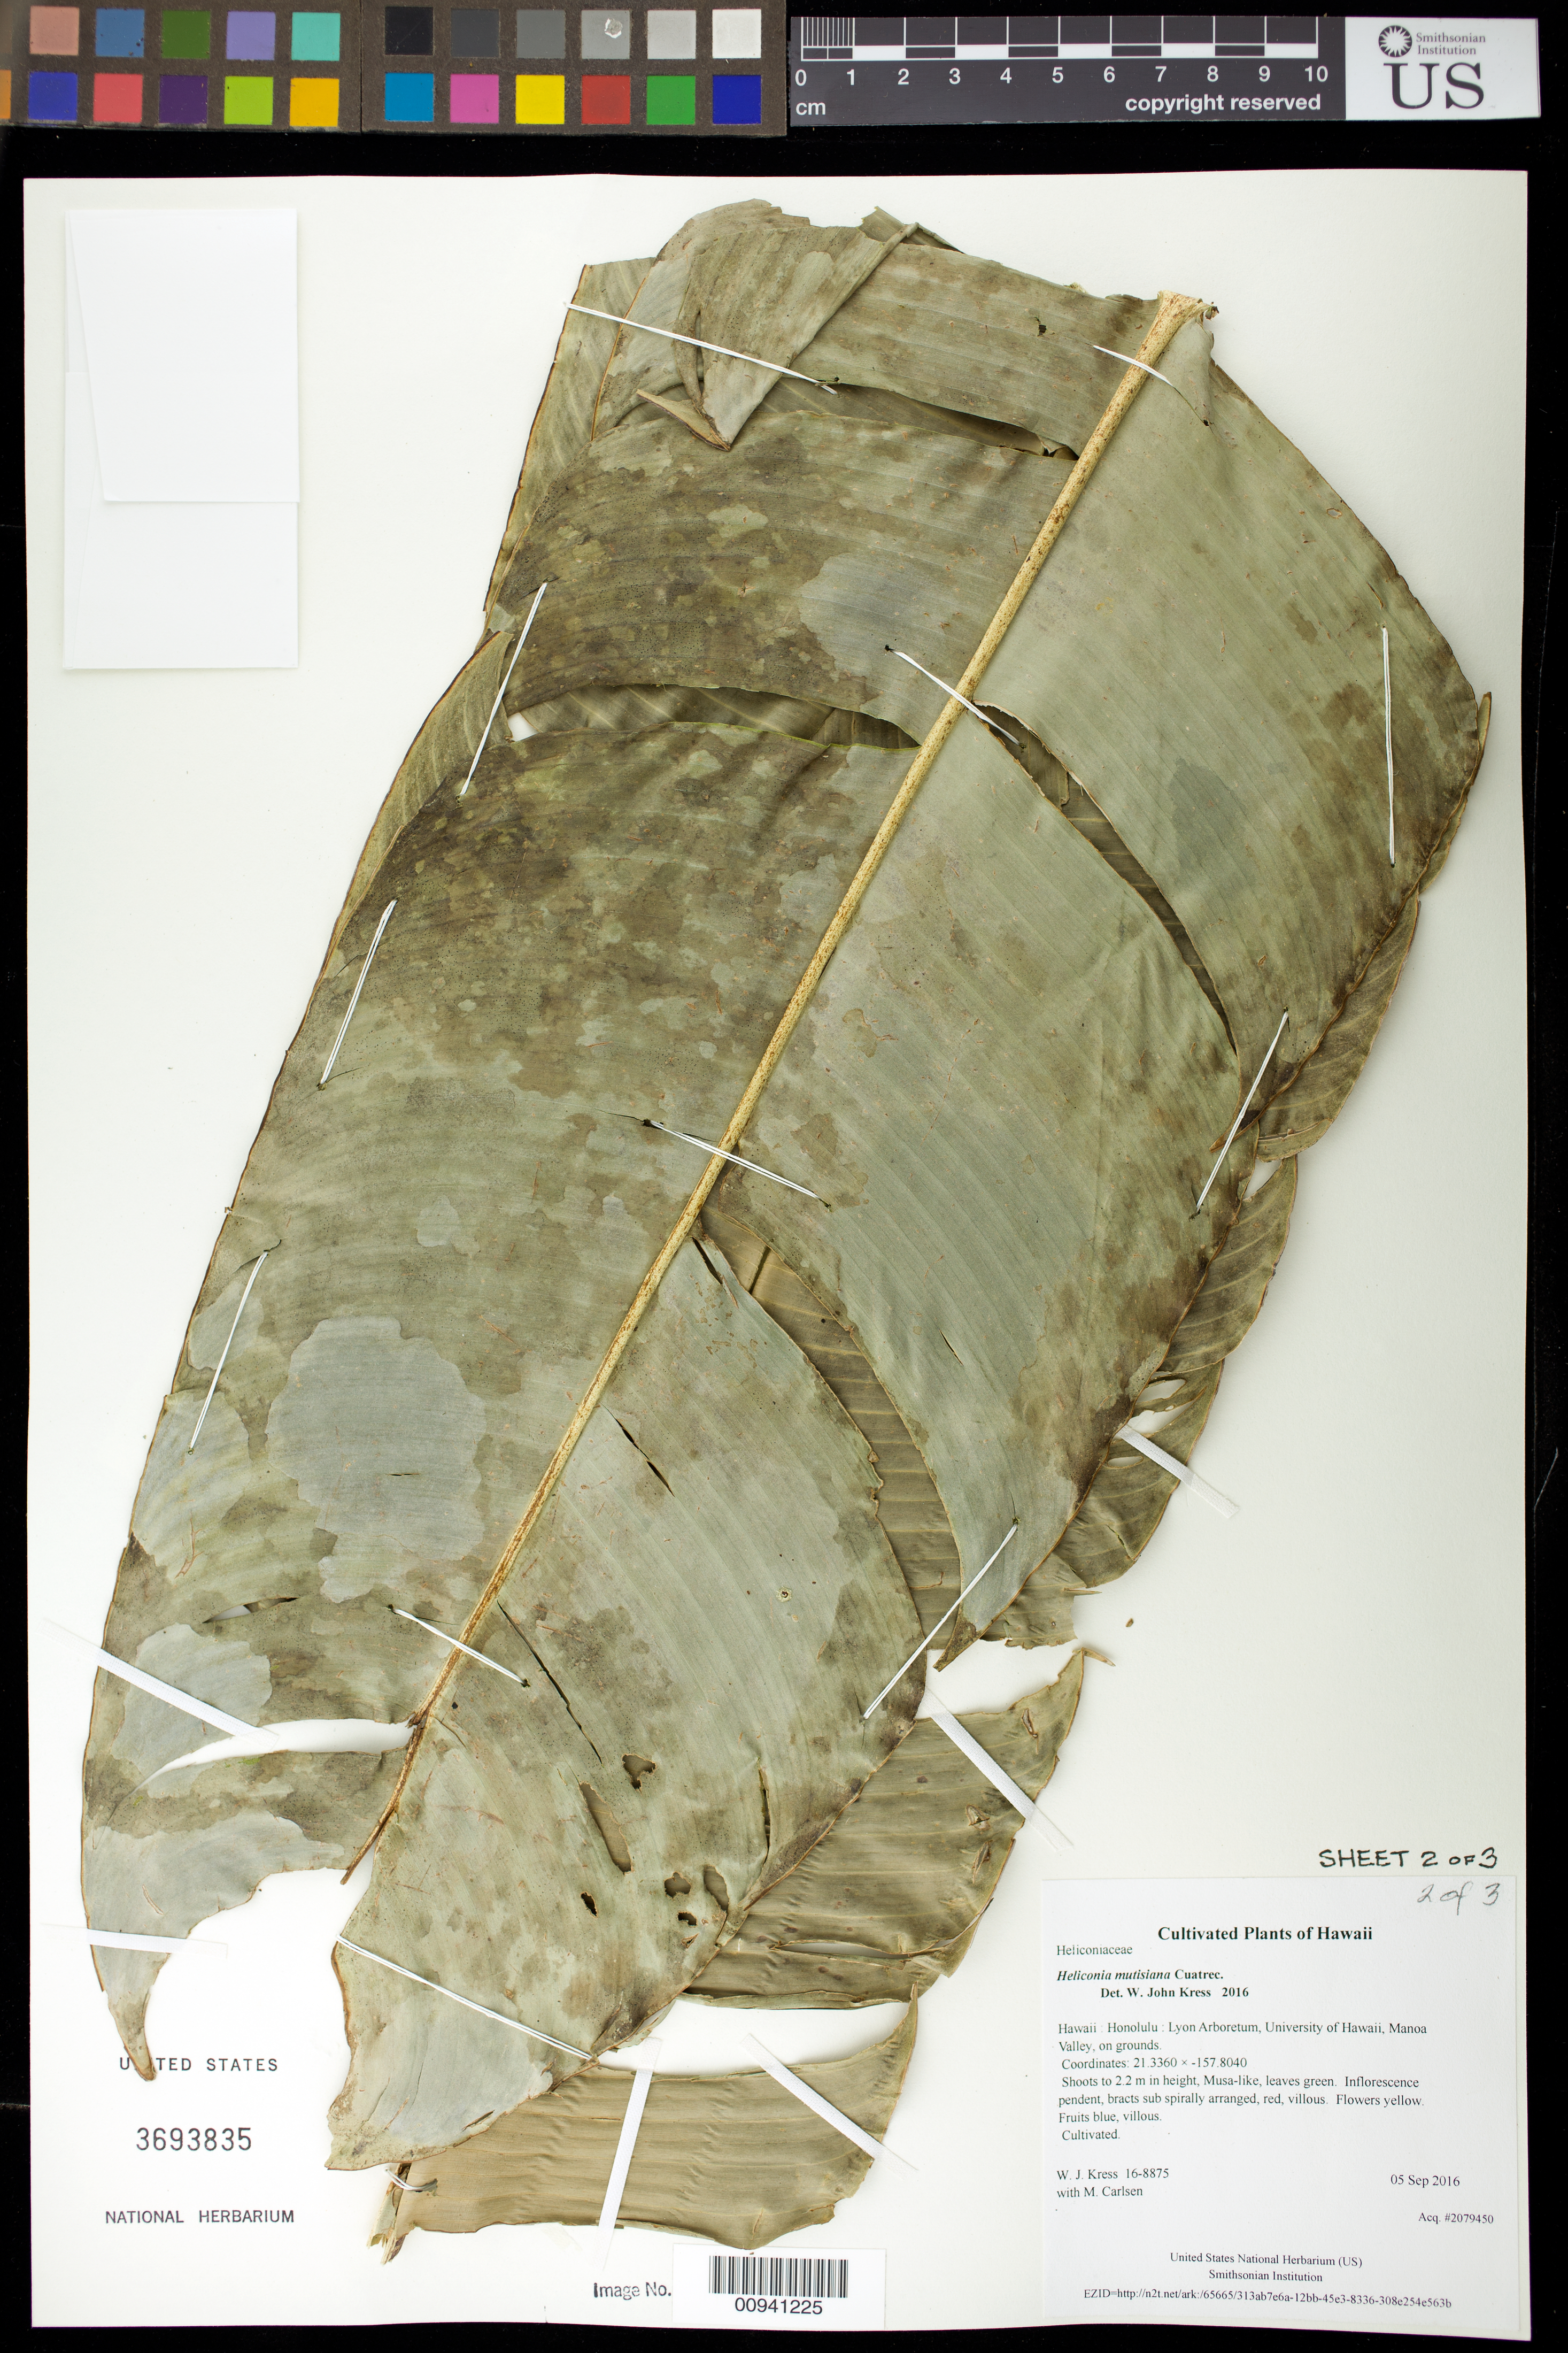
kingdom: Plantae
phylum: Tracheophyta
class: Liliopsida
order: Zingiberales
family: Heliconiaceae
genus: Heliconia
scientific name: Heliconia mutisiana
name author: Cuatrec.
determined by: Kress, W. J., (US), Smithsonian Institution - National Museum of Natural History (UNITED STATES)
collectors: W. J. Kress & M. M. Carlsen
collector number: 16-8875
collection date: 2016-09-05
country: United States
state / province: Hawaii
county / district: Honolulu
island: Oahu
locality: Lyon Arboretum, University of Hawaii, Manoa Valley, on grounds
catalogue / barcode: US 3693835